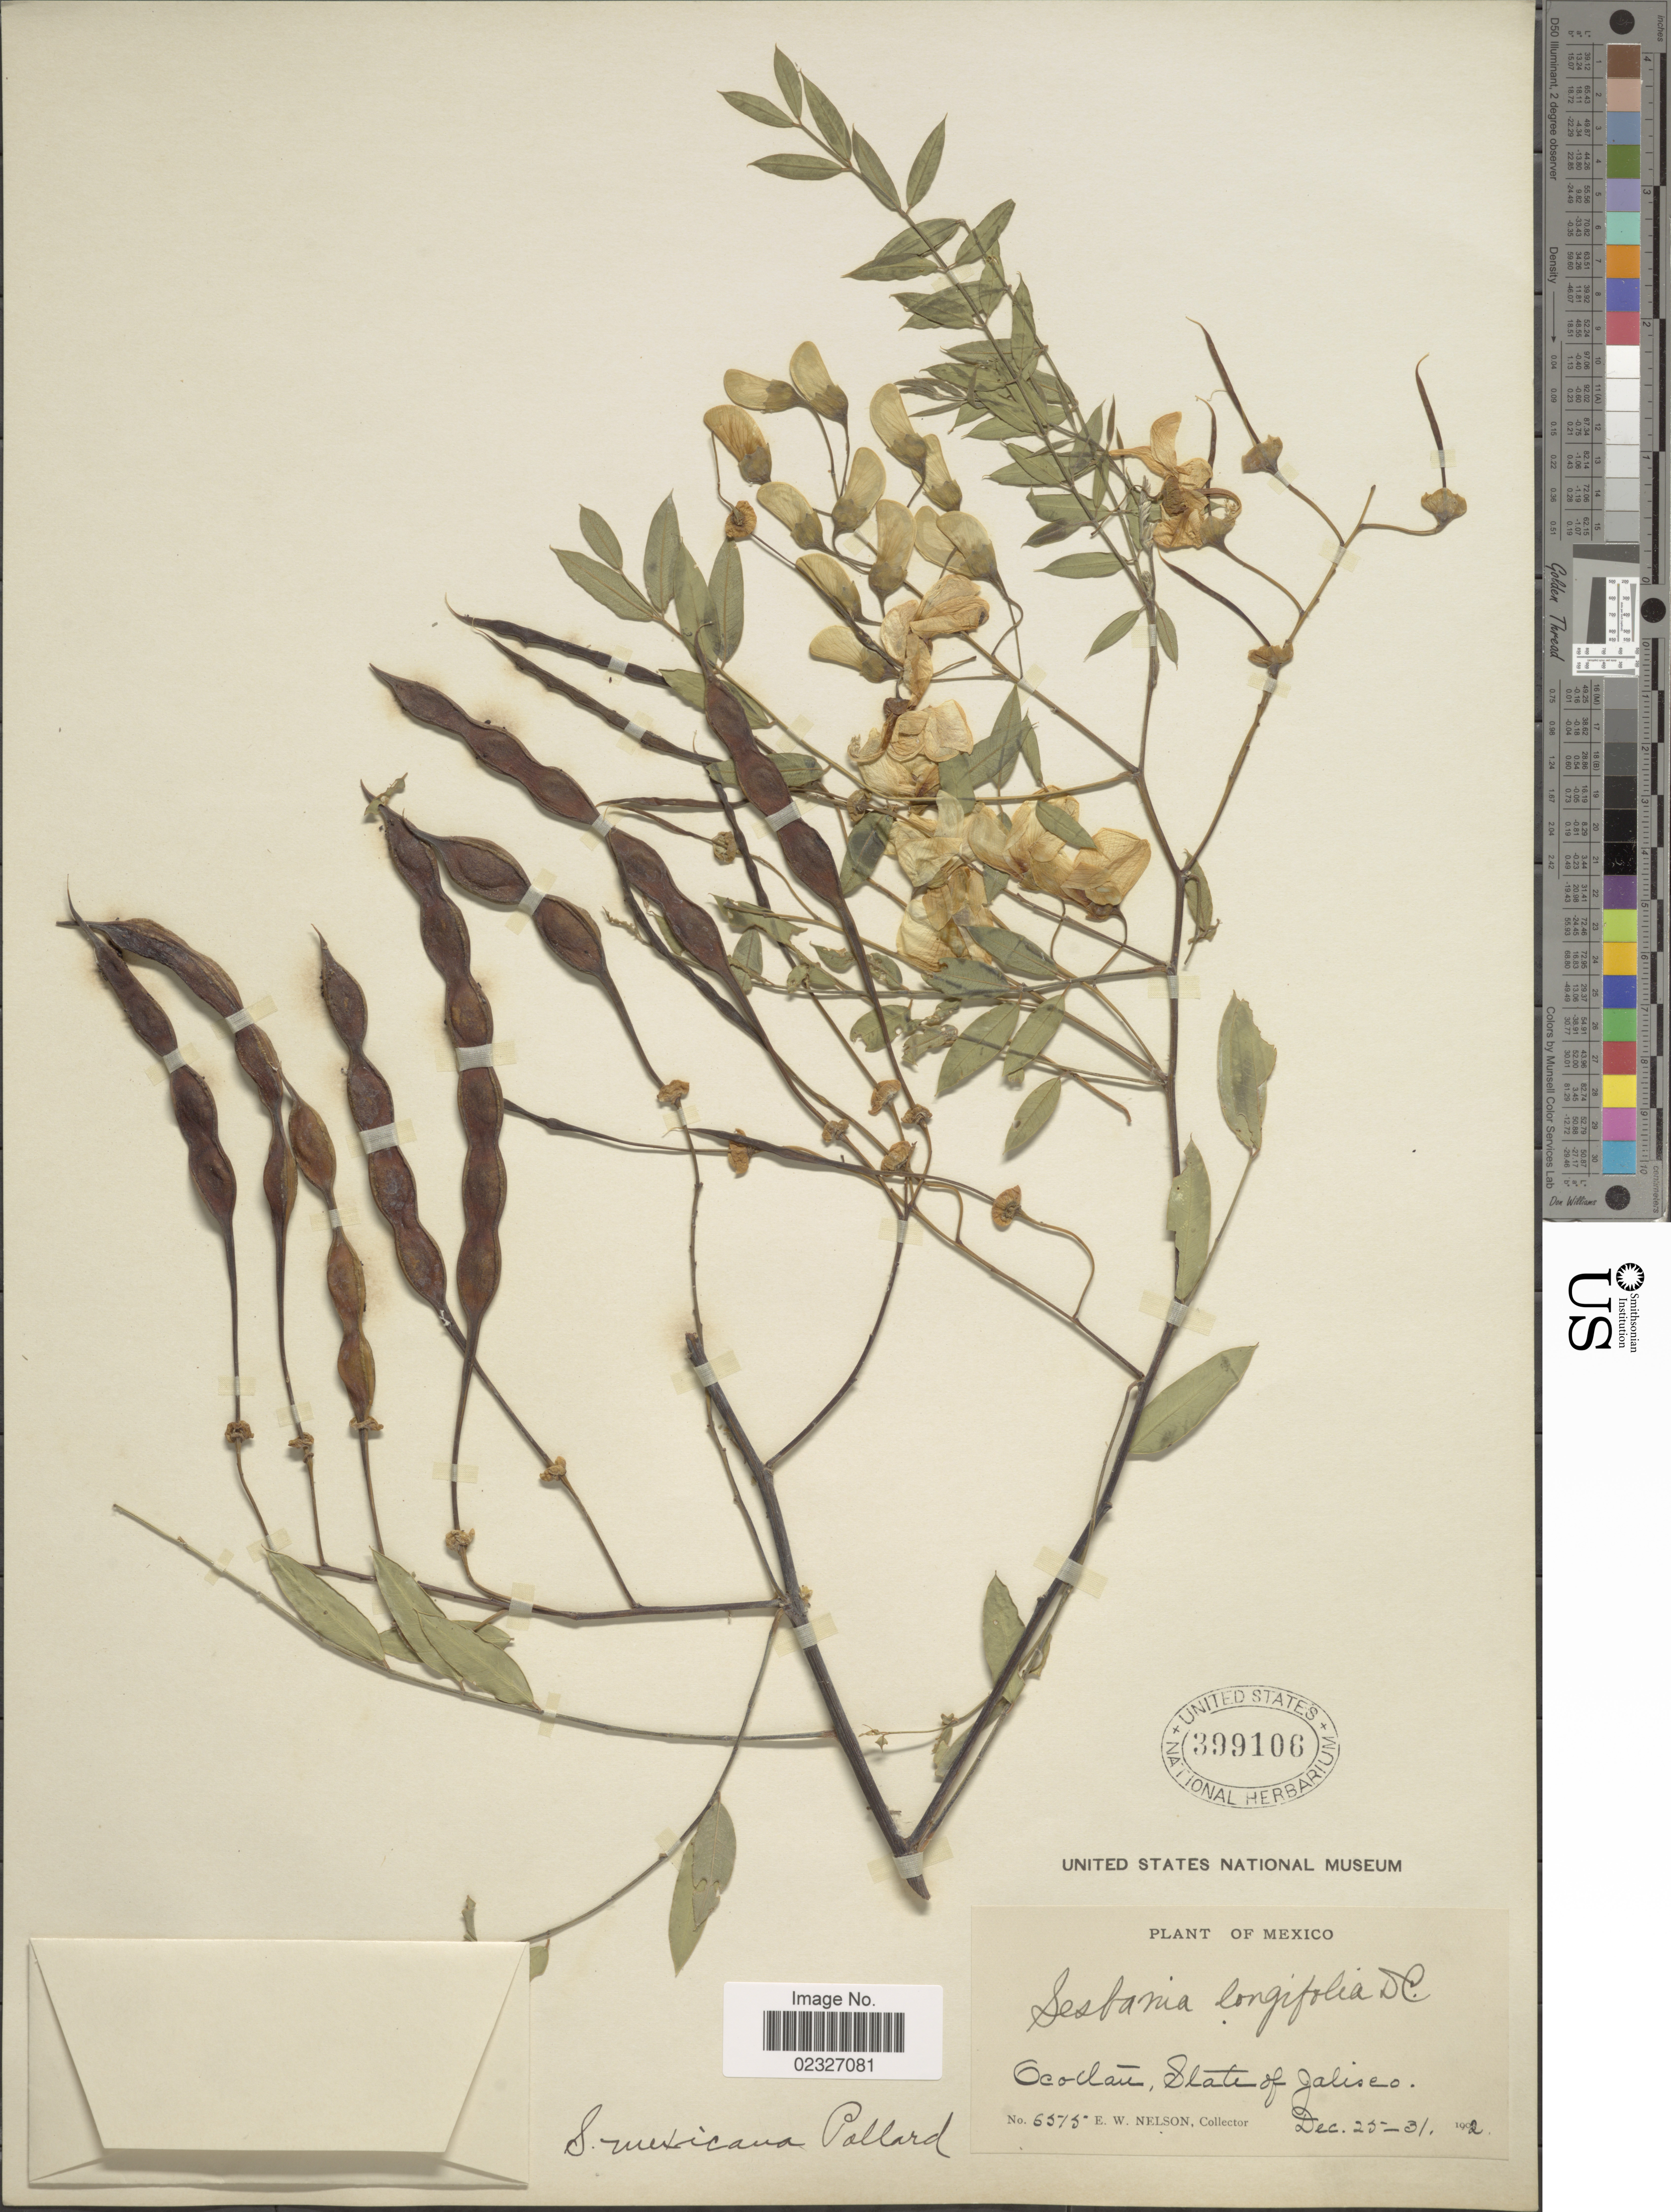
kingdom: Plantae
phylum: Tracheophyta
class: Magnoliopsida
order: Fabales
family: Fabaceae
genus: Sesbania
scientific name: Sesbania longifolia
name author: DC.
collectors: E. W. Nelson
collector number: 6515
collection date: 1902-12-25/1902-12-31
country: Mexico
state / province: Jalisco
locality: Ocotla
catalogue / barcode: US 399106